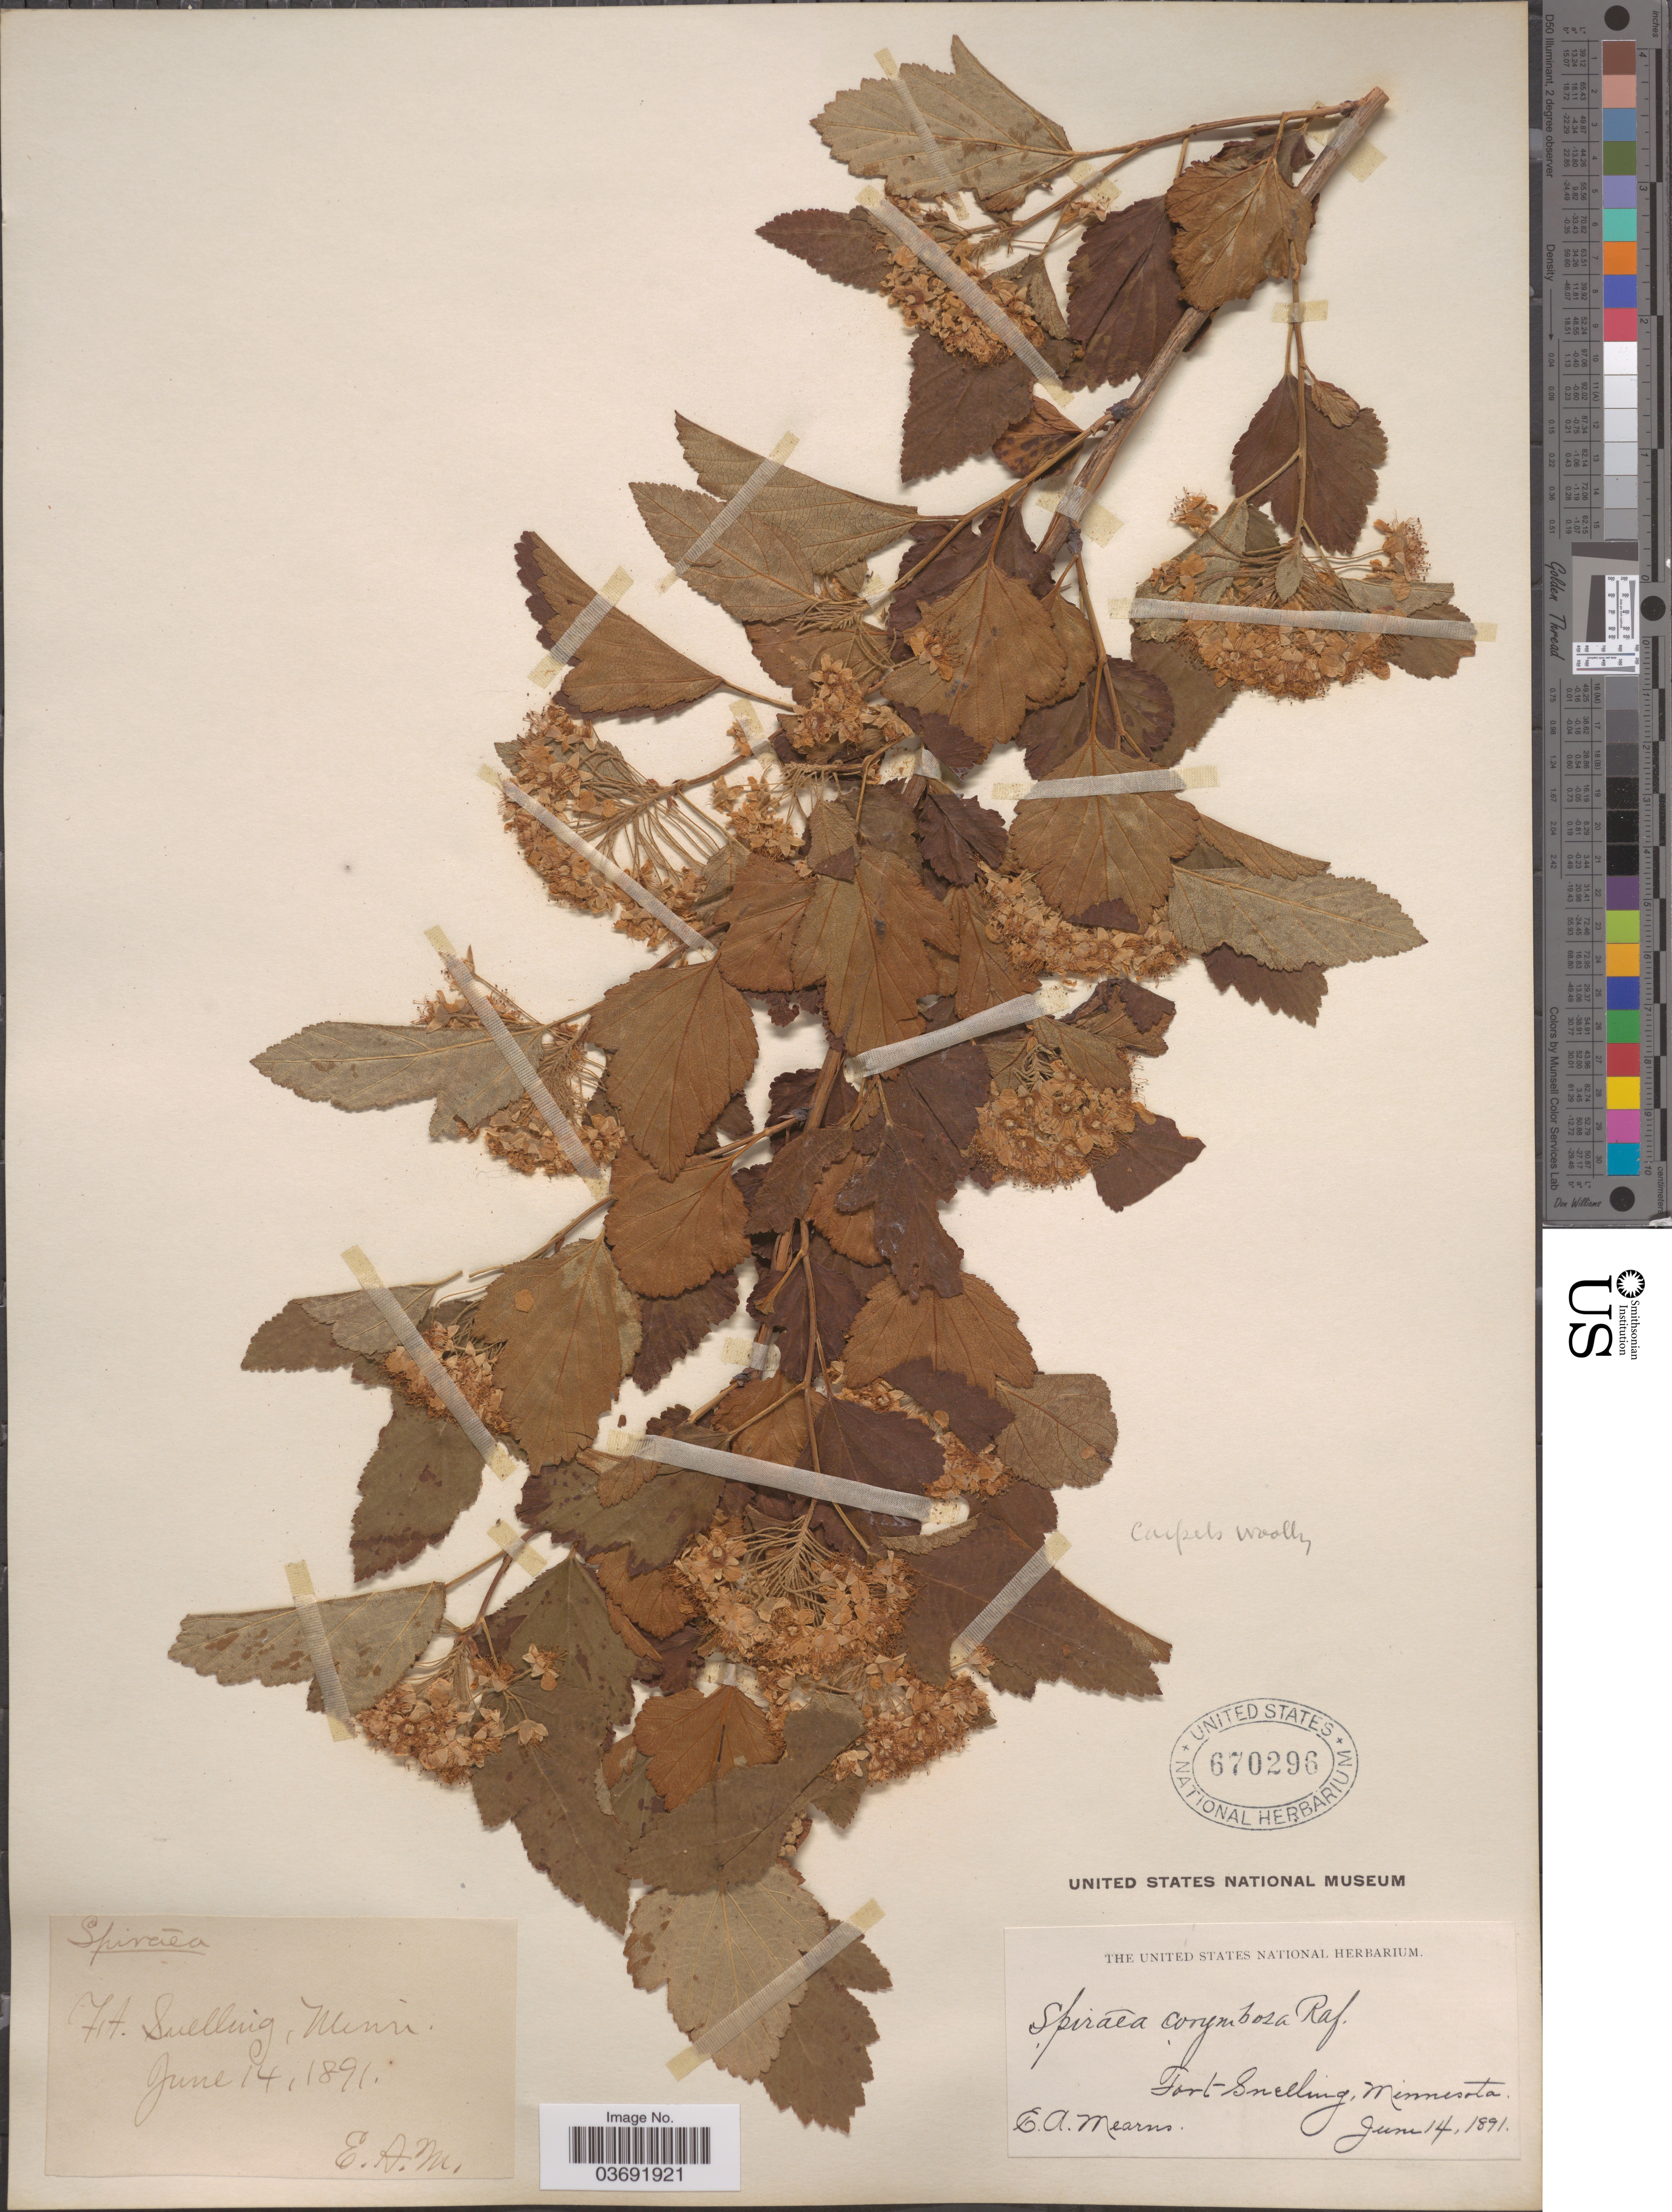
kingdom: Plantae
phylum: Tracheophyta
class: Magnoliopsida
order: Rosales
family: Rosaceae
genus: Physocarpus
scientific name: Physocarpus intermedius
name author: (Rydb.) C.K. Schneid.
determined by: Strong, Mark T., (BOT), Smithsonian Institution - National Museum of Natural History (UNITED STATES)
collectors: E. A. Mearns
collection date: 1891-06-14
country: United States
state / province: Minnesota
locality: Fort Snelling.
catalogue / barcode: US 670296